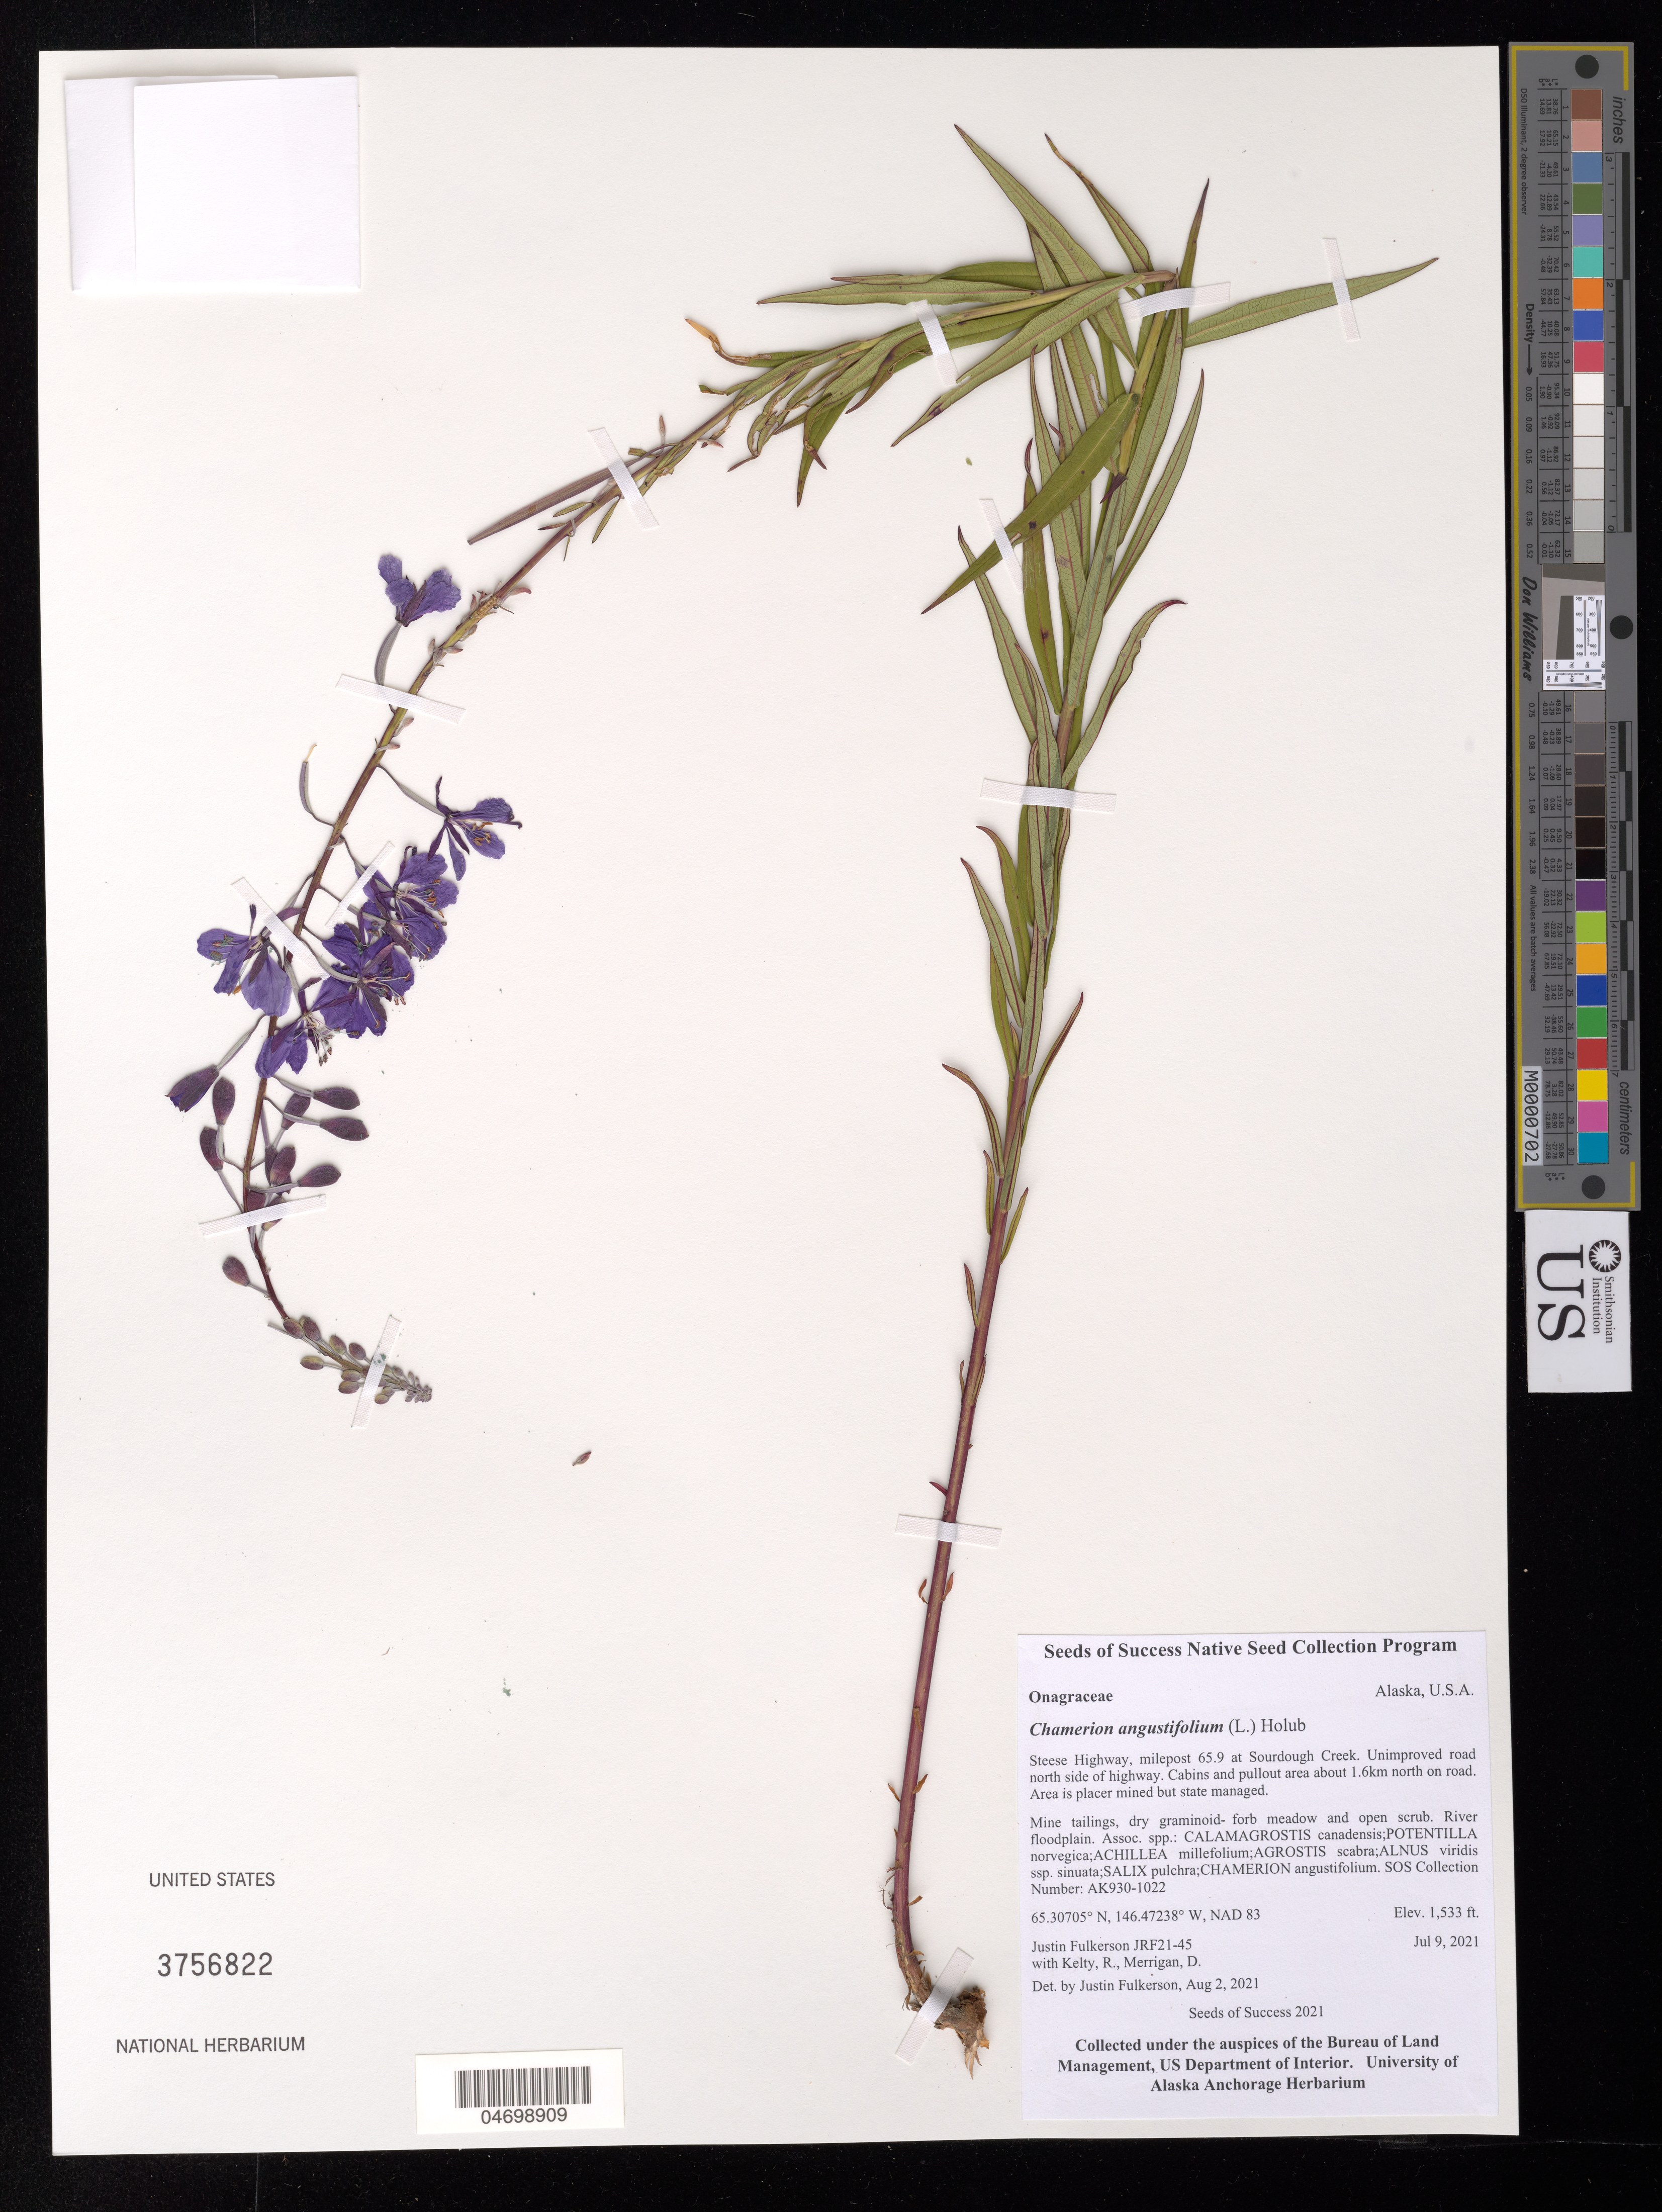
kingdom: Plantae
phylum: Tracheophyta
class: Magnoliopsida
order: Myrtales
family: Onagraceae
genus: Chamerion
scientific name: Chamerion angustifolium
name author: (L.) Holub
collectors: J. Fulkerson, R. Kelty & D. Merrigan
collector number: AK930-1022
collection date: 2021-07-09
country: United States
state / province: Alaska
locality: Steese Hwy, milepost 65.9 at Sourdough Creek.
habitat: Dry gaminoid-forb meadow and open scrub. River floodplain. With Agrostis scabra, Alnus viridis, Salix pulchra, etc.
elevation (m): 467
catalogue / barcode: US 3756822